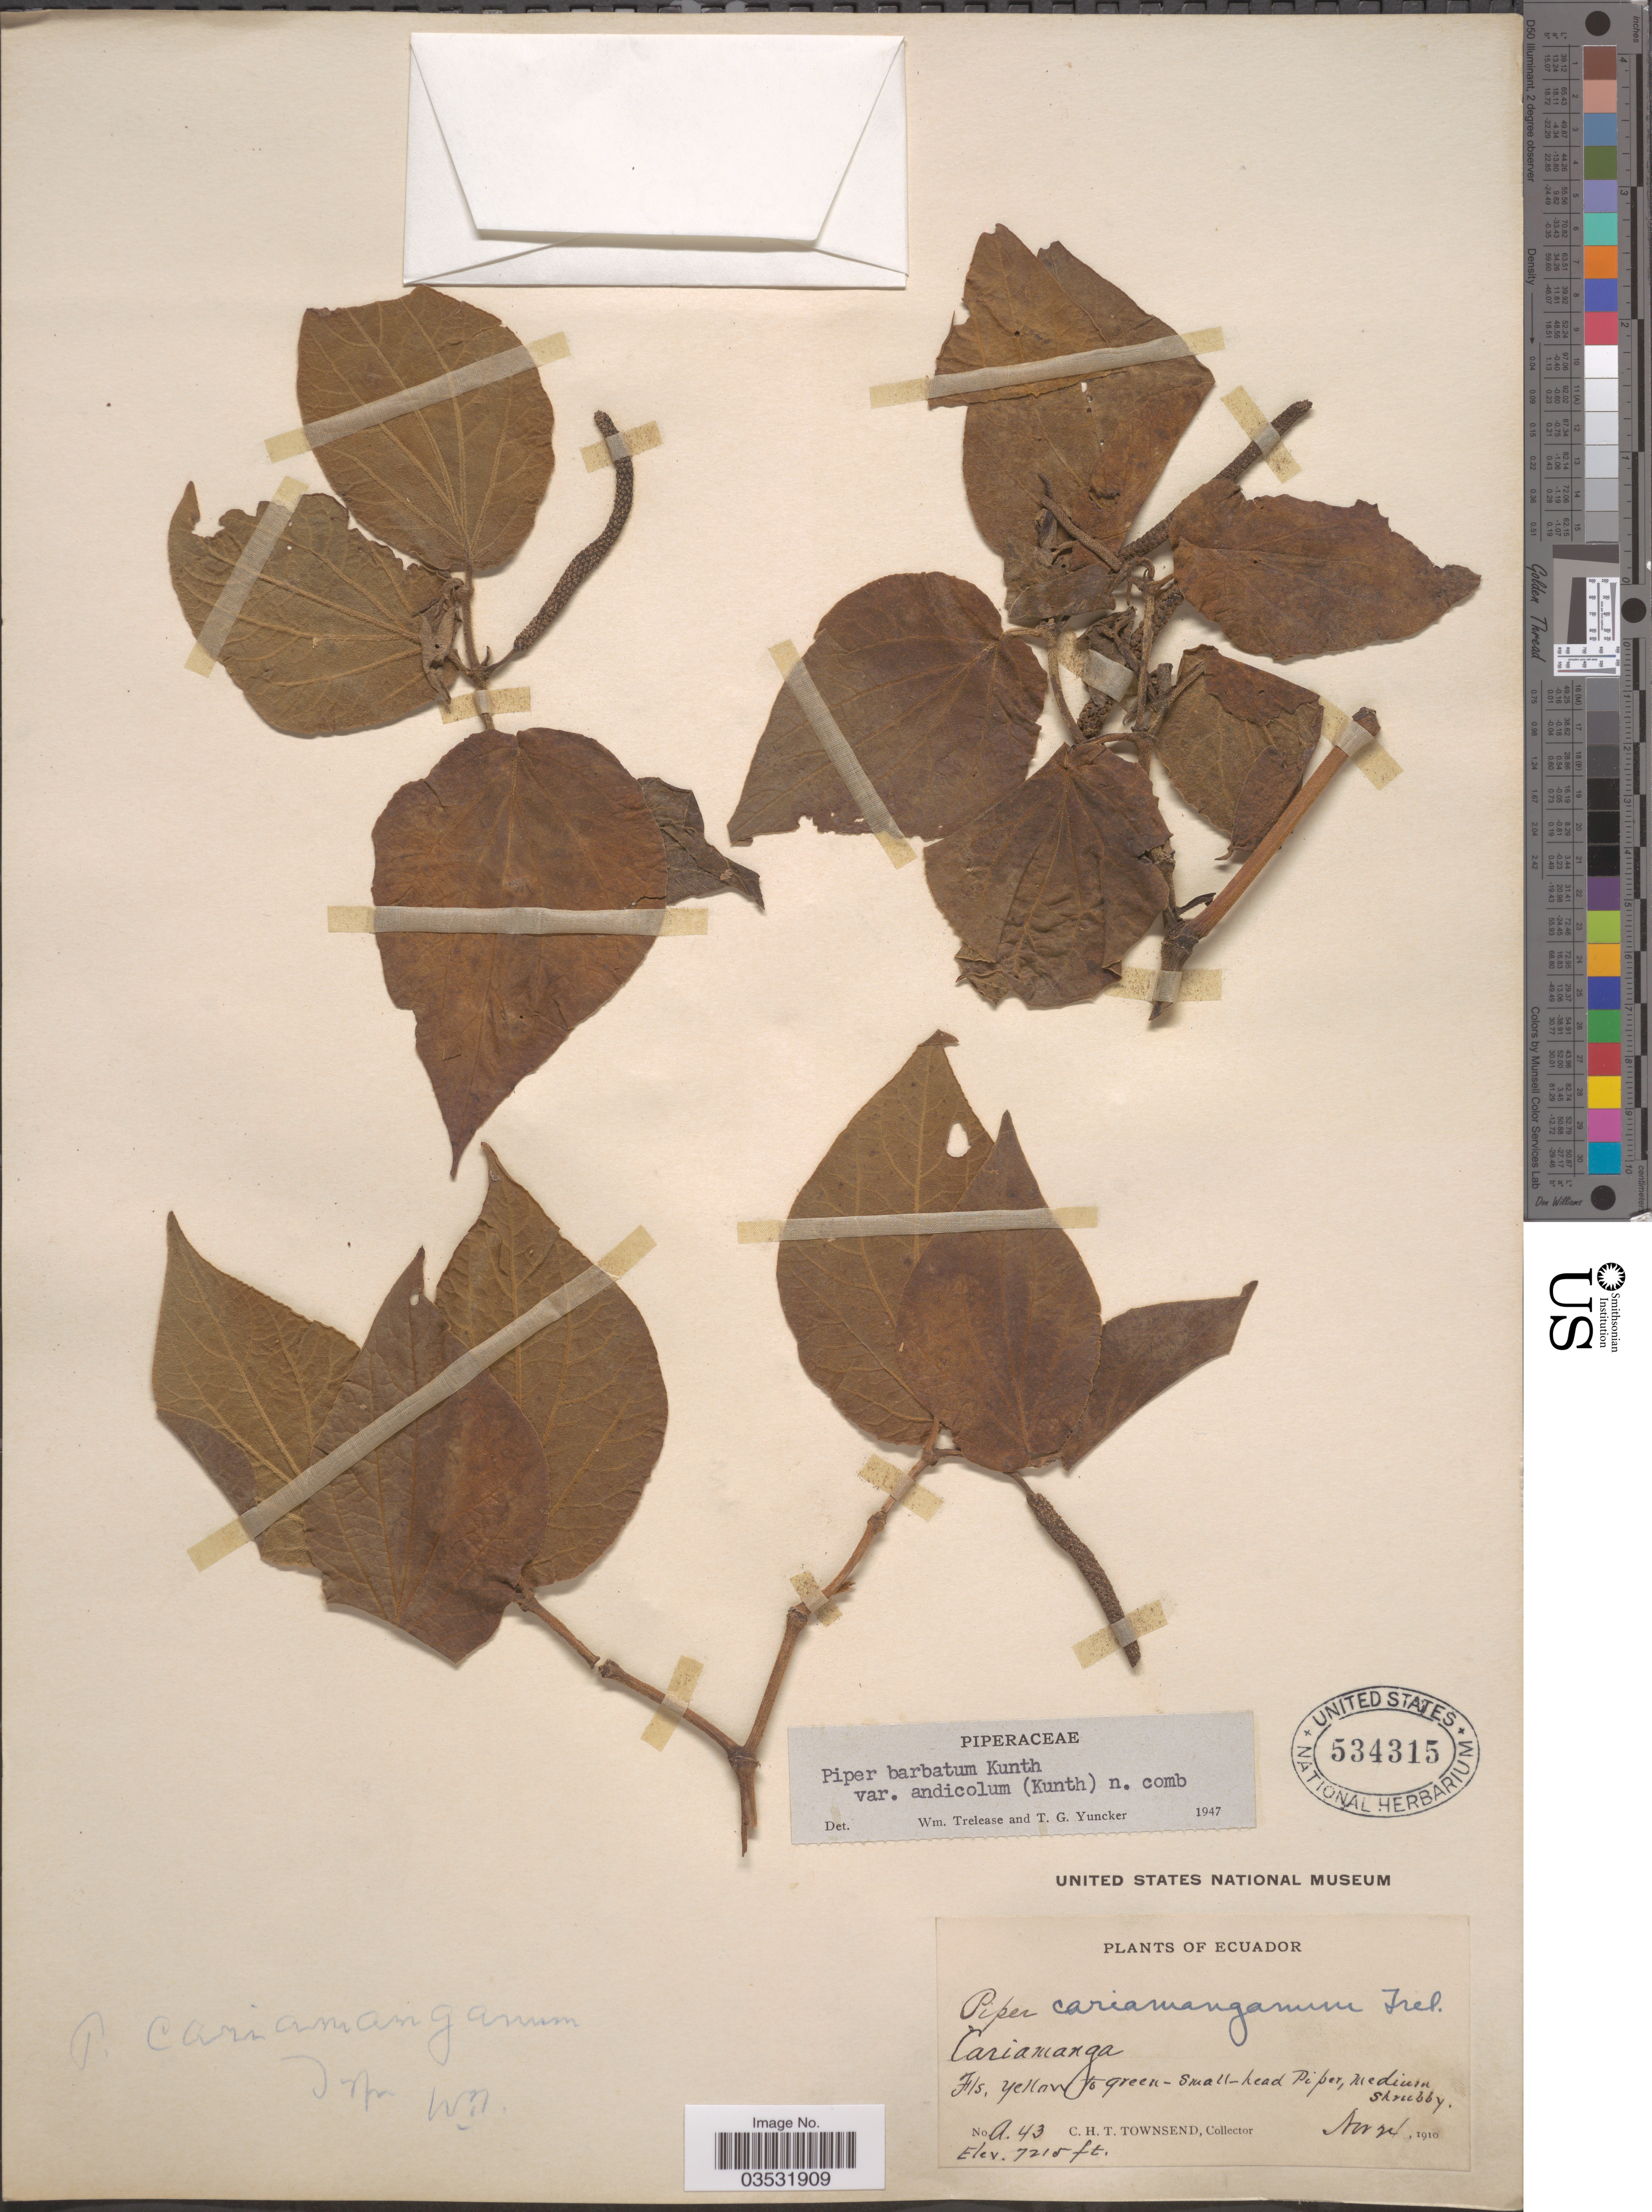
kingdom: Plantae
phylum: Tracheophyta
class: Magnoliopsida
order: Piperales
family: Piperaceae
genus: Piper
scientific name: Piper barbatum var. andicolum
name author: (Kunth) Trel. & Yunck.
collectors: C. H. T. Townsend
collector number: a43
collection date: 1910-11-24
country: Ecuador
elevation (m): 2199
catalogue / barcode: US 534315